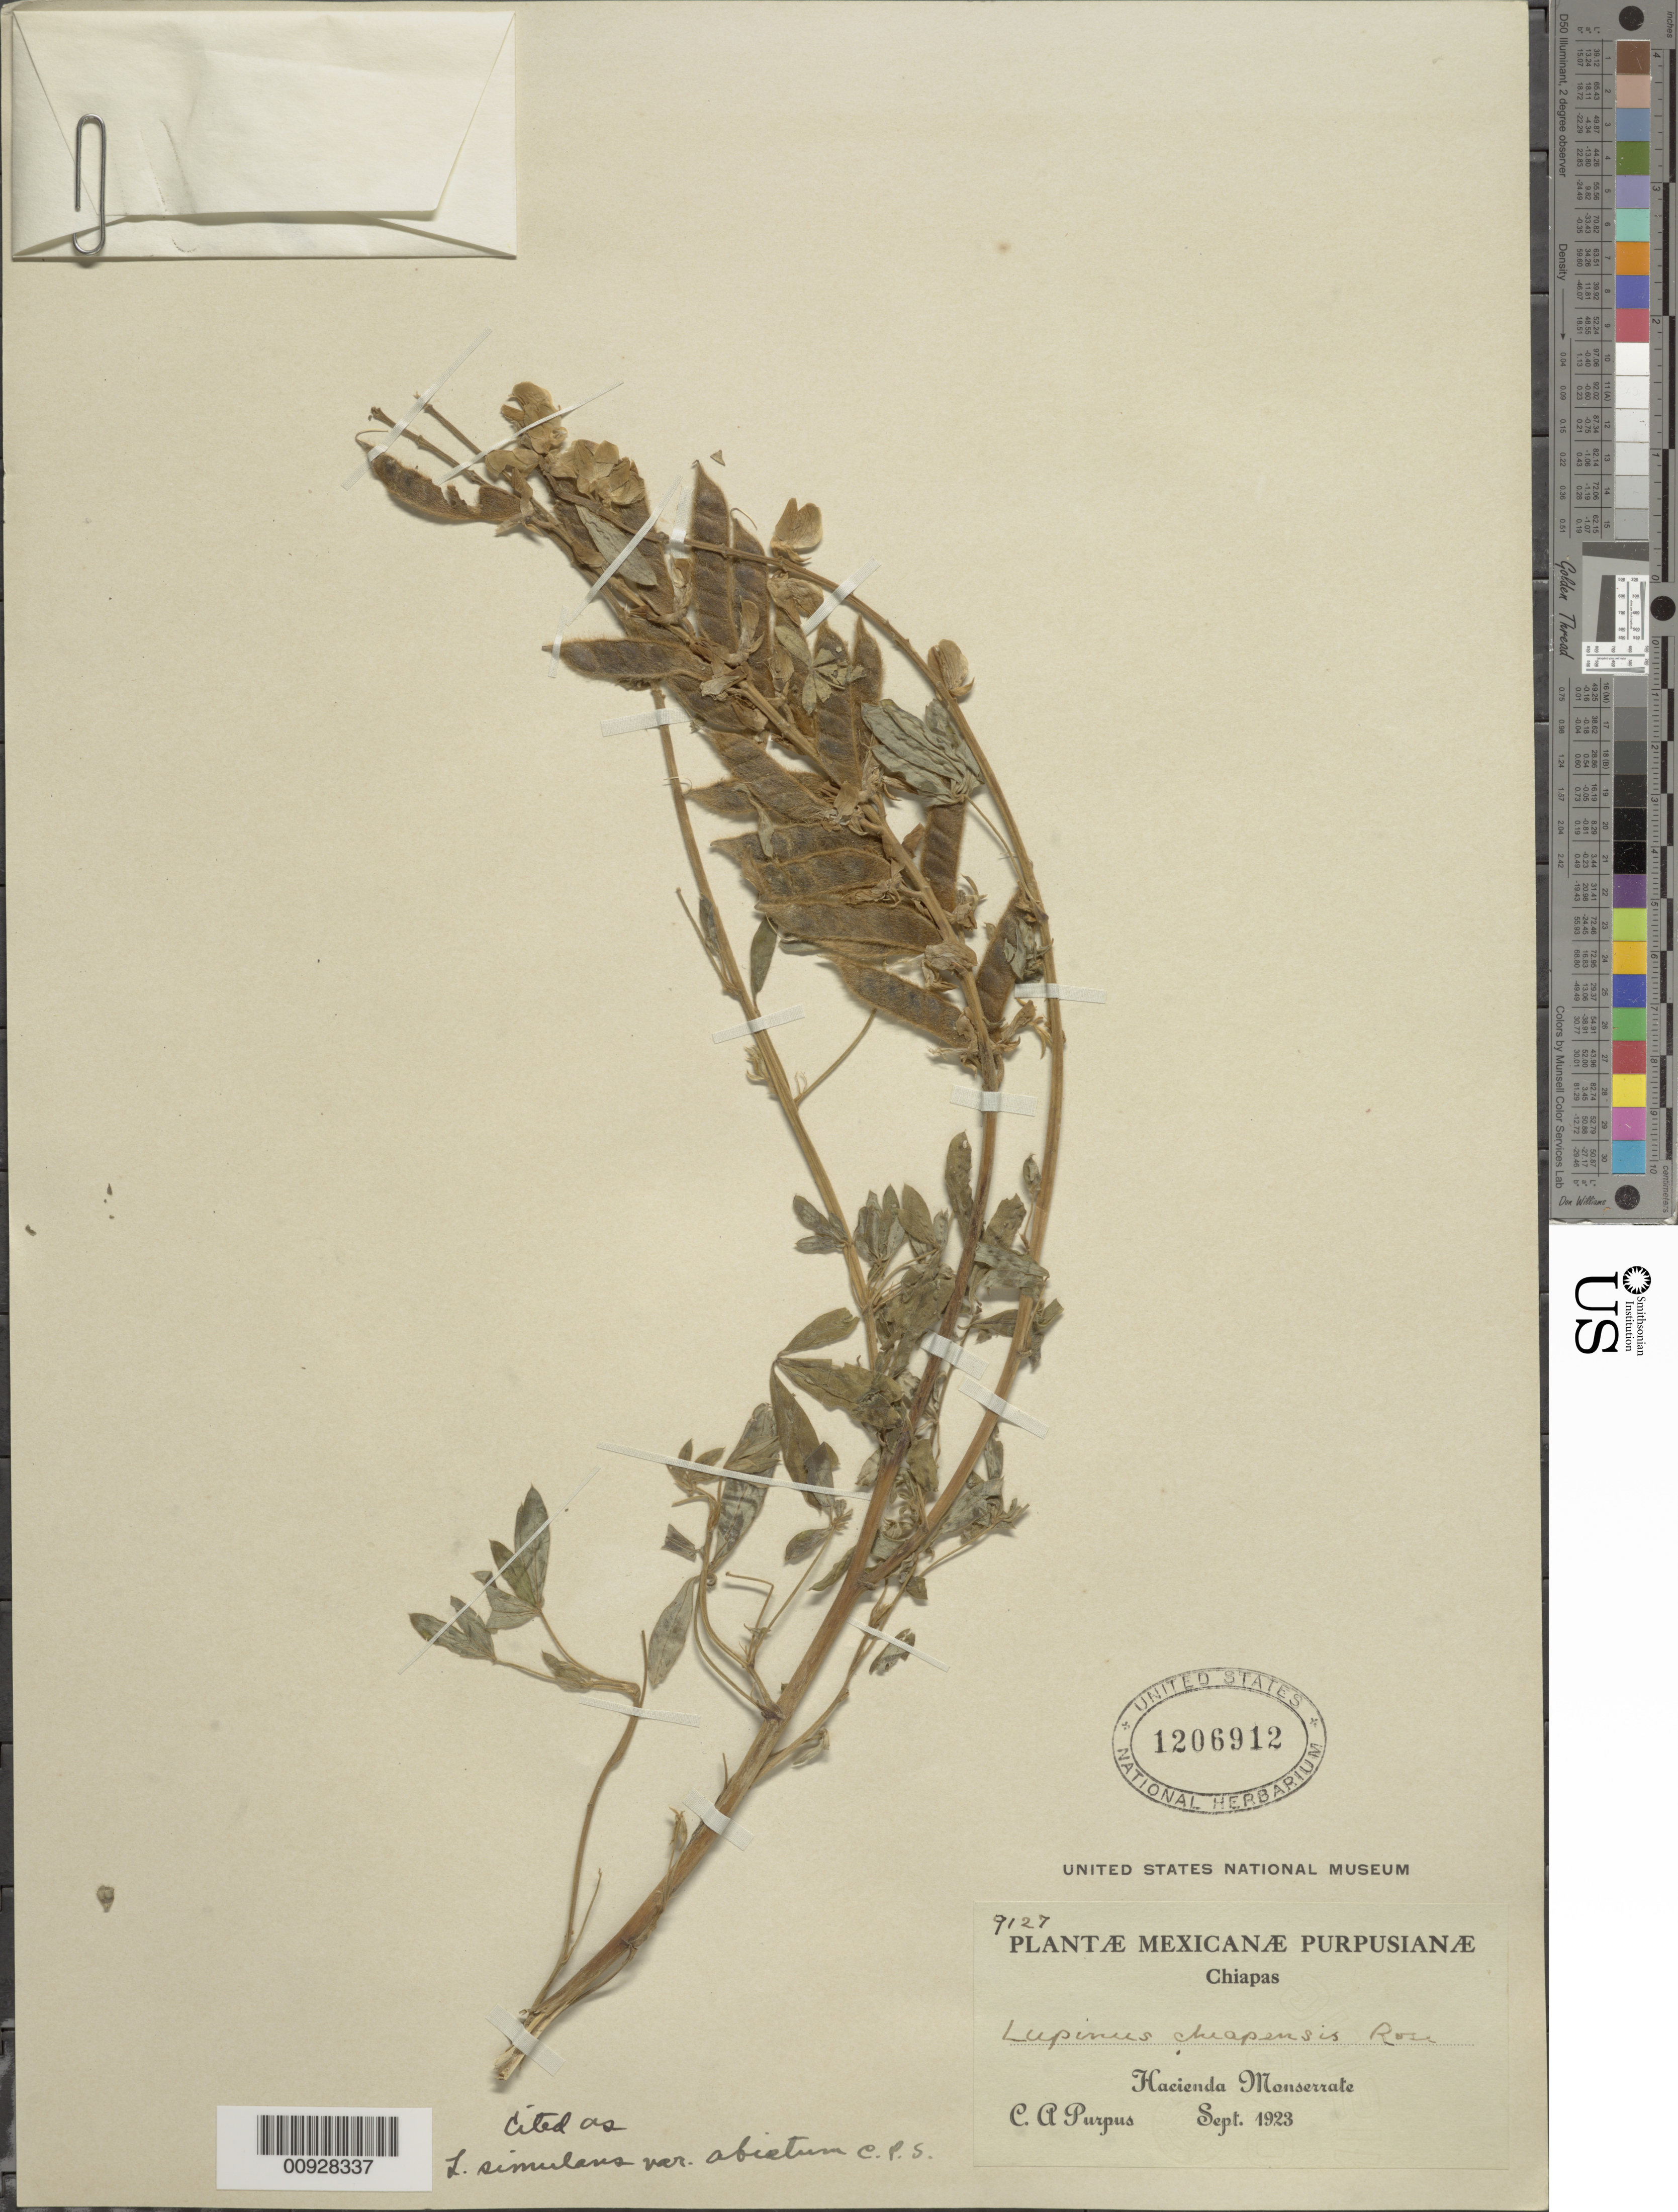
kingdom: Plantae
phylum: Tracheophyta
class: Magnoliopsida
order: Fabales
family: Fabaceae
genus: Lupinus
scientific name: Lupinus chiapensis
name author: Rose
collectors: C. A. Purpus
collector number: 9127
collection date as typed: Sep 1923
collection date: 1923-09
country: Mexico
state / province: Chiapas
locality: Hacienda Monserrate.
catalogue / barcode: US 1206912